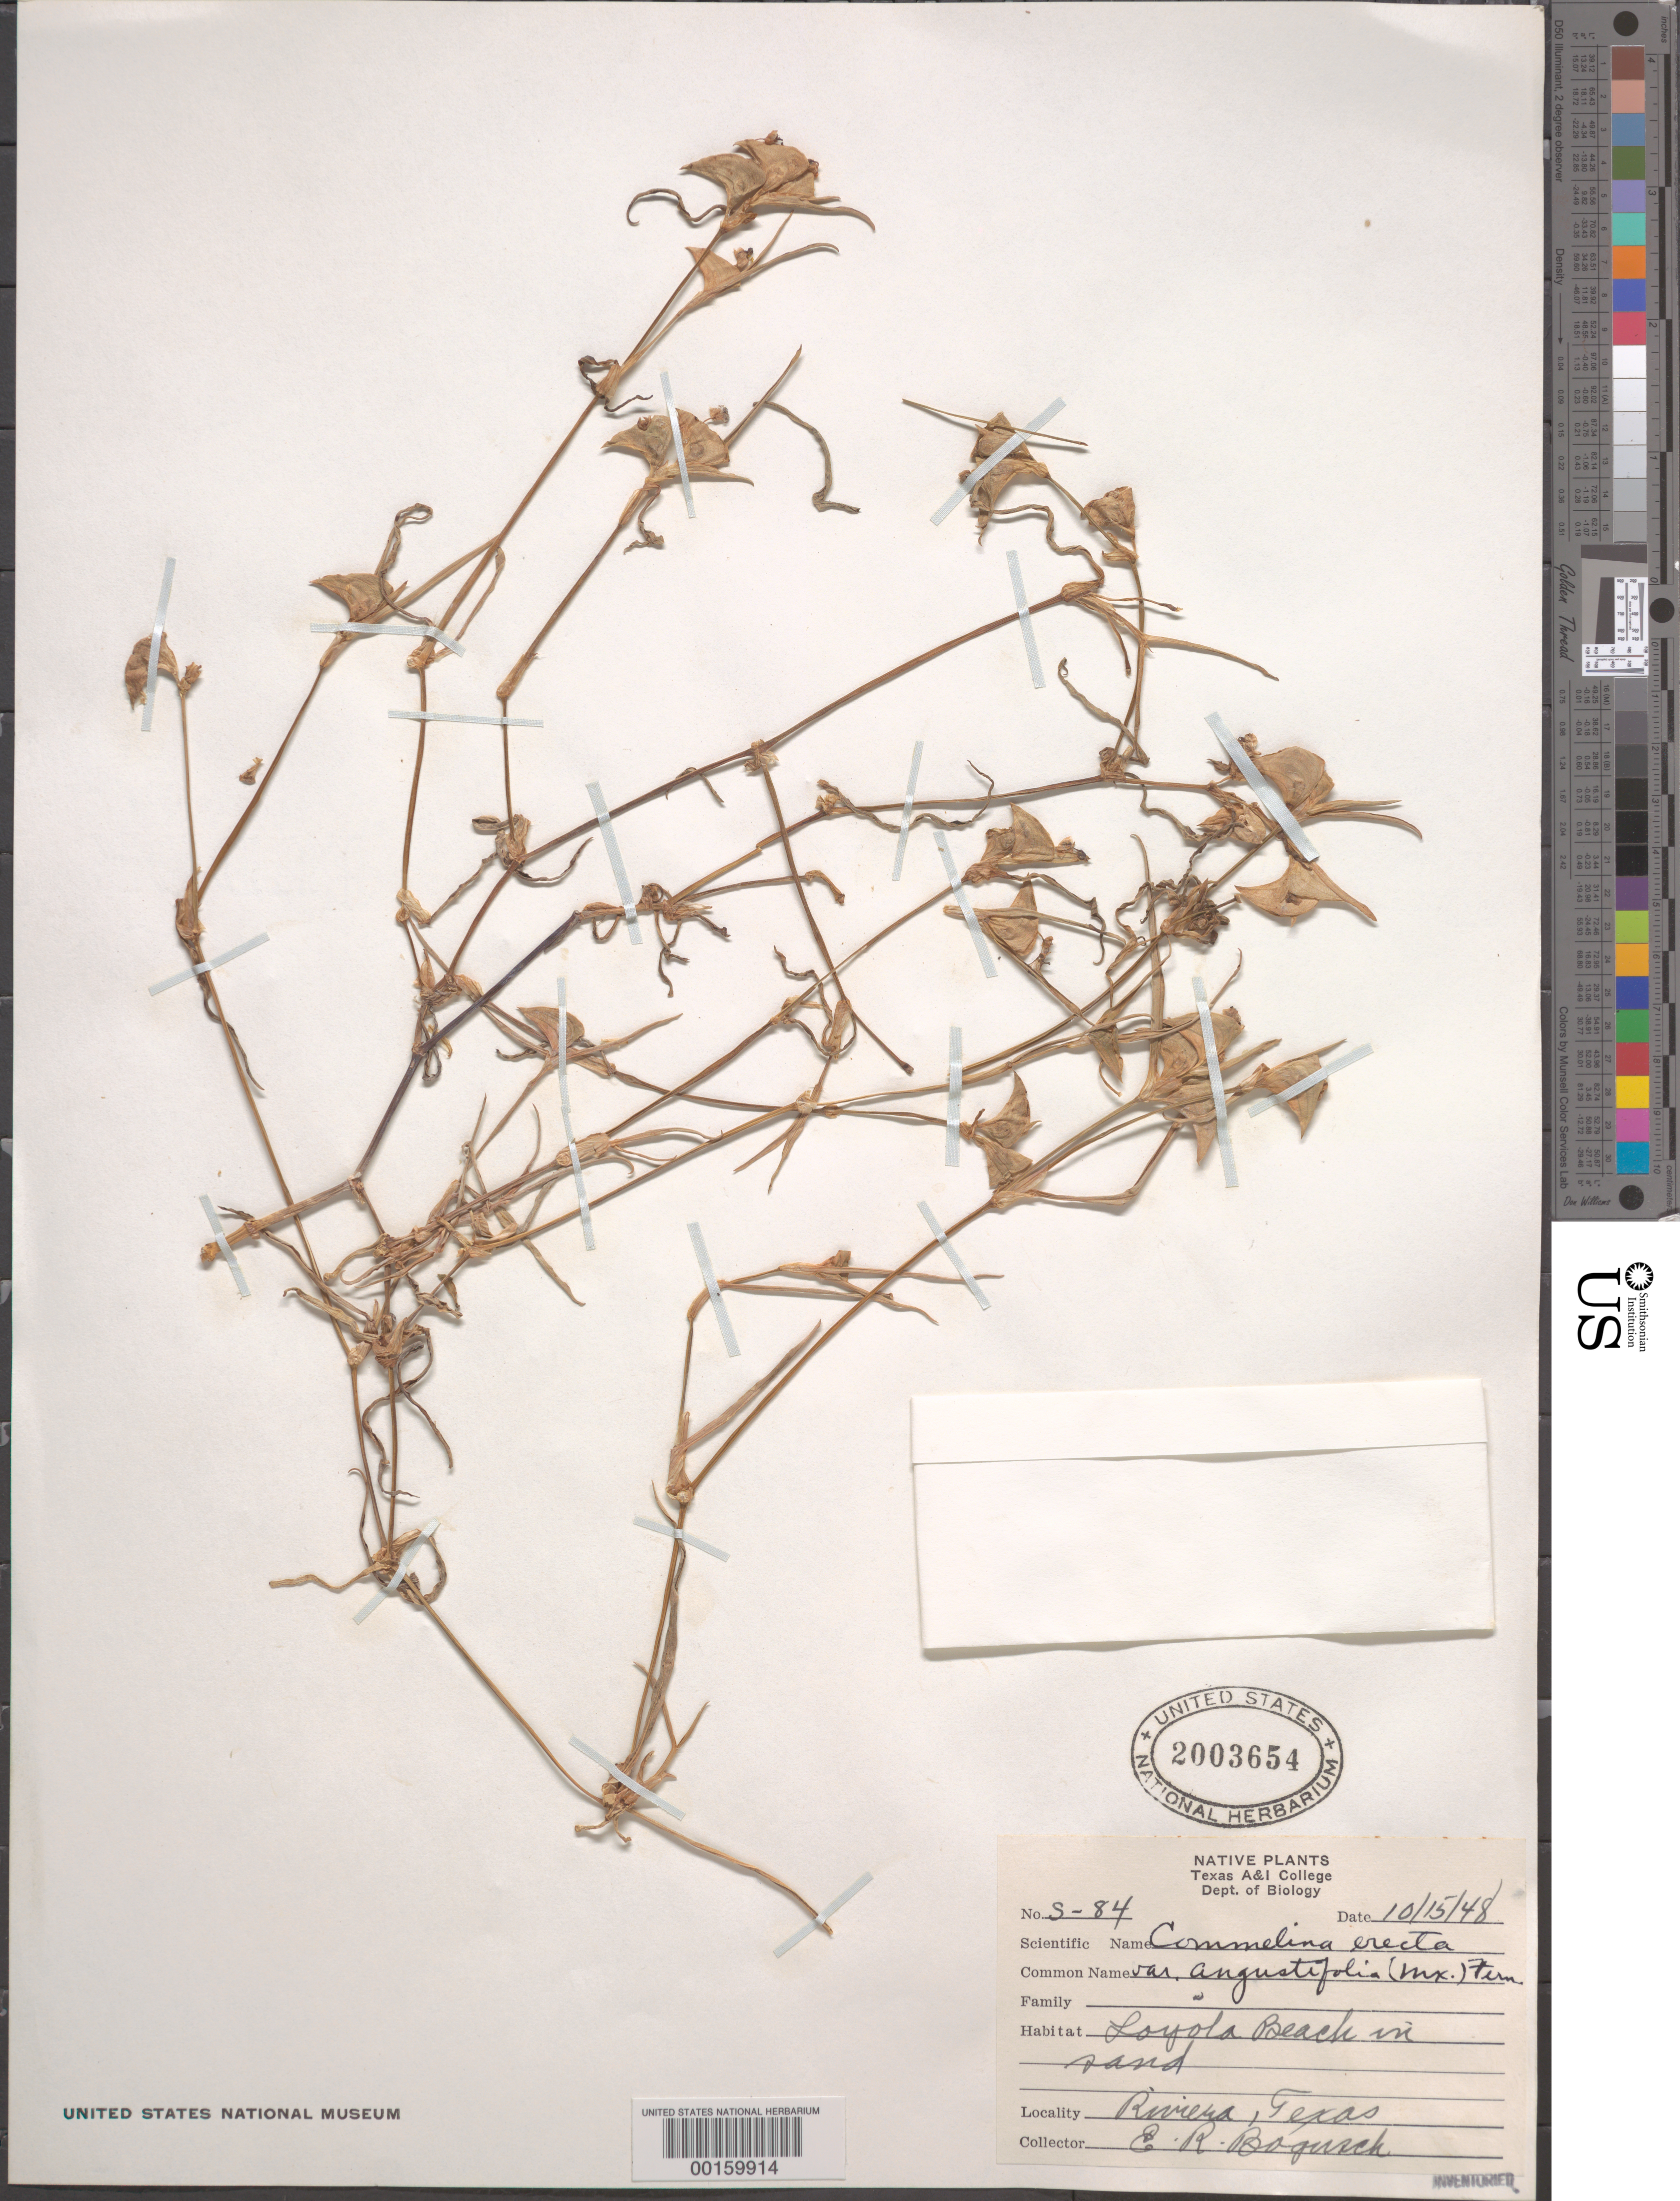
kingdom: Plantae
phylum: Tracheophyta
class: Liliopsida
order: Commelinales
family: Commelinaceae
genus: Commelina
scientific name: Commelina erecta var. angustifolia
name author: (Michx.) Fernald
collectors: E. Bogusch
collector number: S84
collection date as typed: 15 Oct 1948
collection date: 1948-10-15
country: United States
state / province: Texas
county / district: Kleberg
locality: Riviera (county?), loyola beach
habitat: Sand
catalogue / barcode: US 2003654